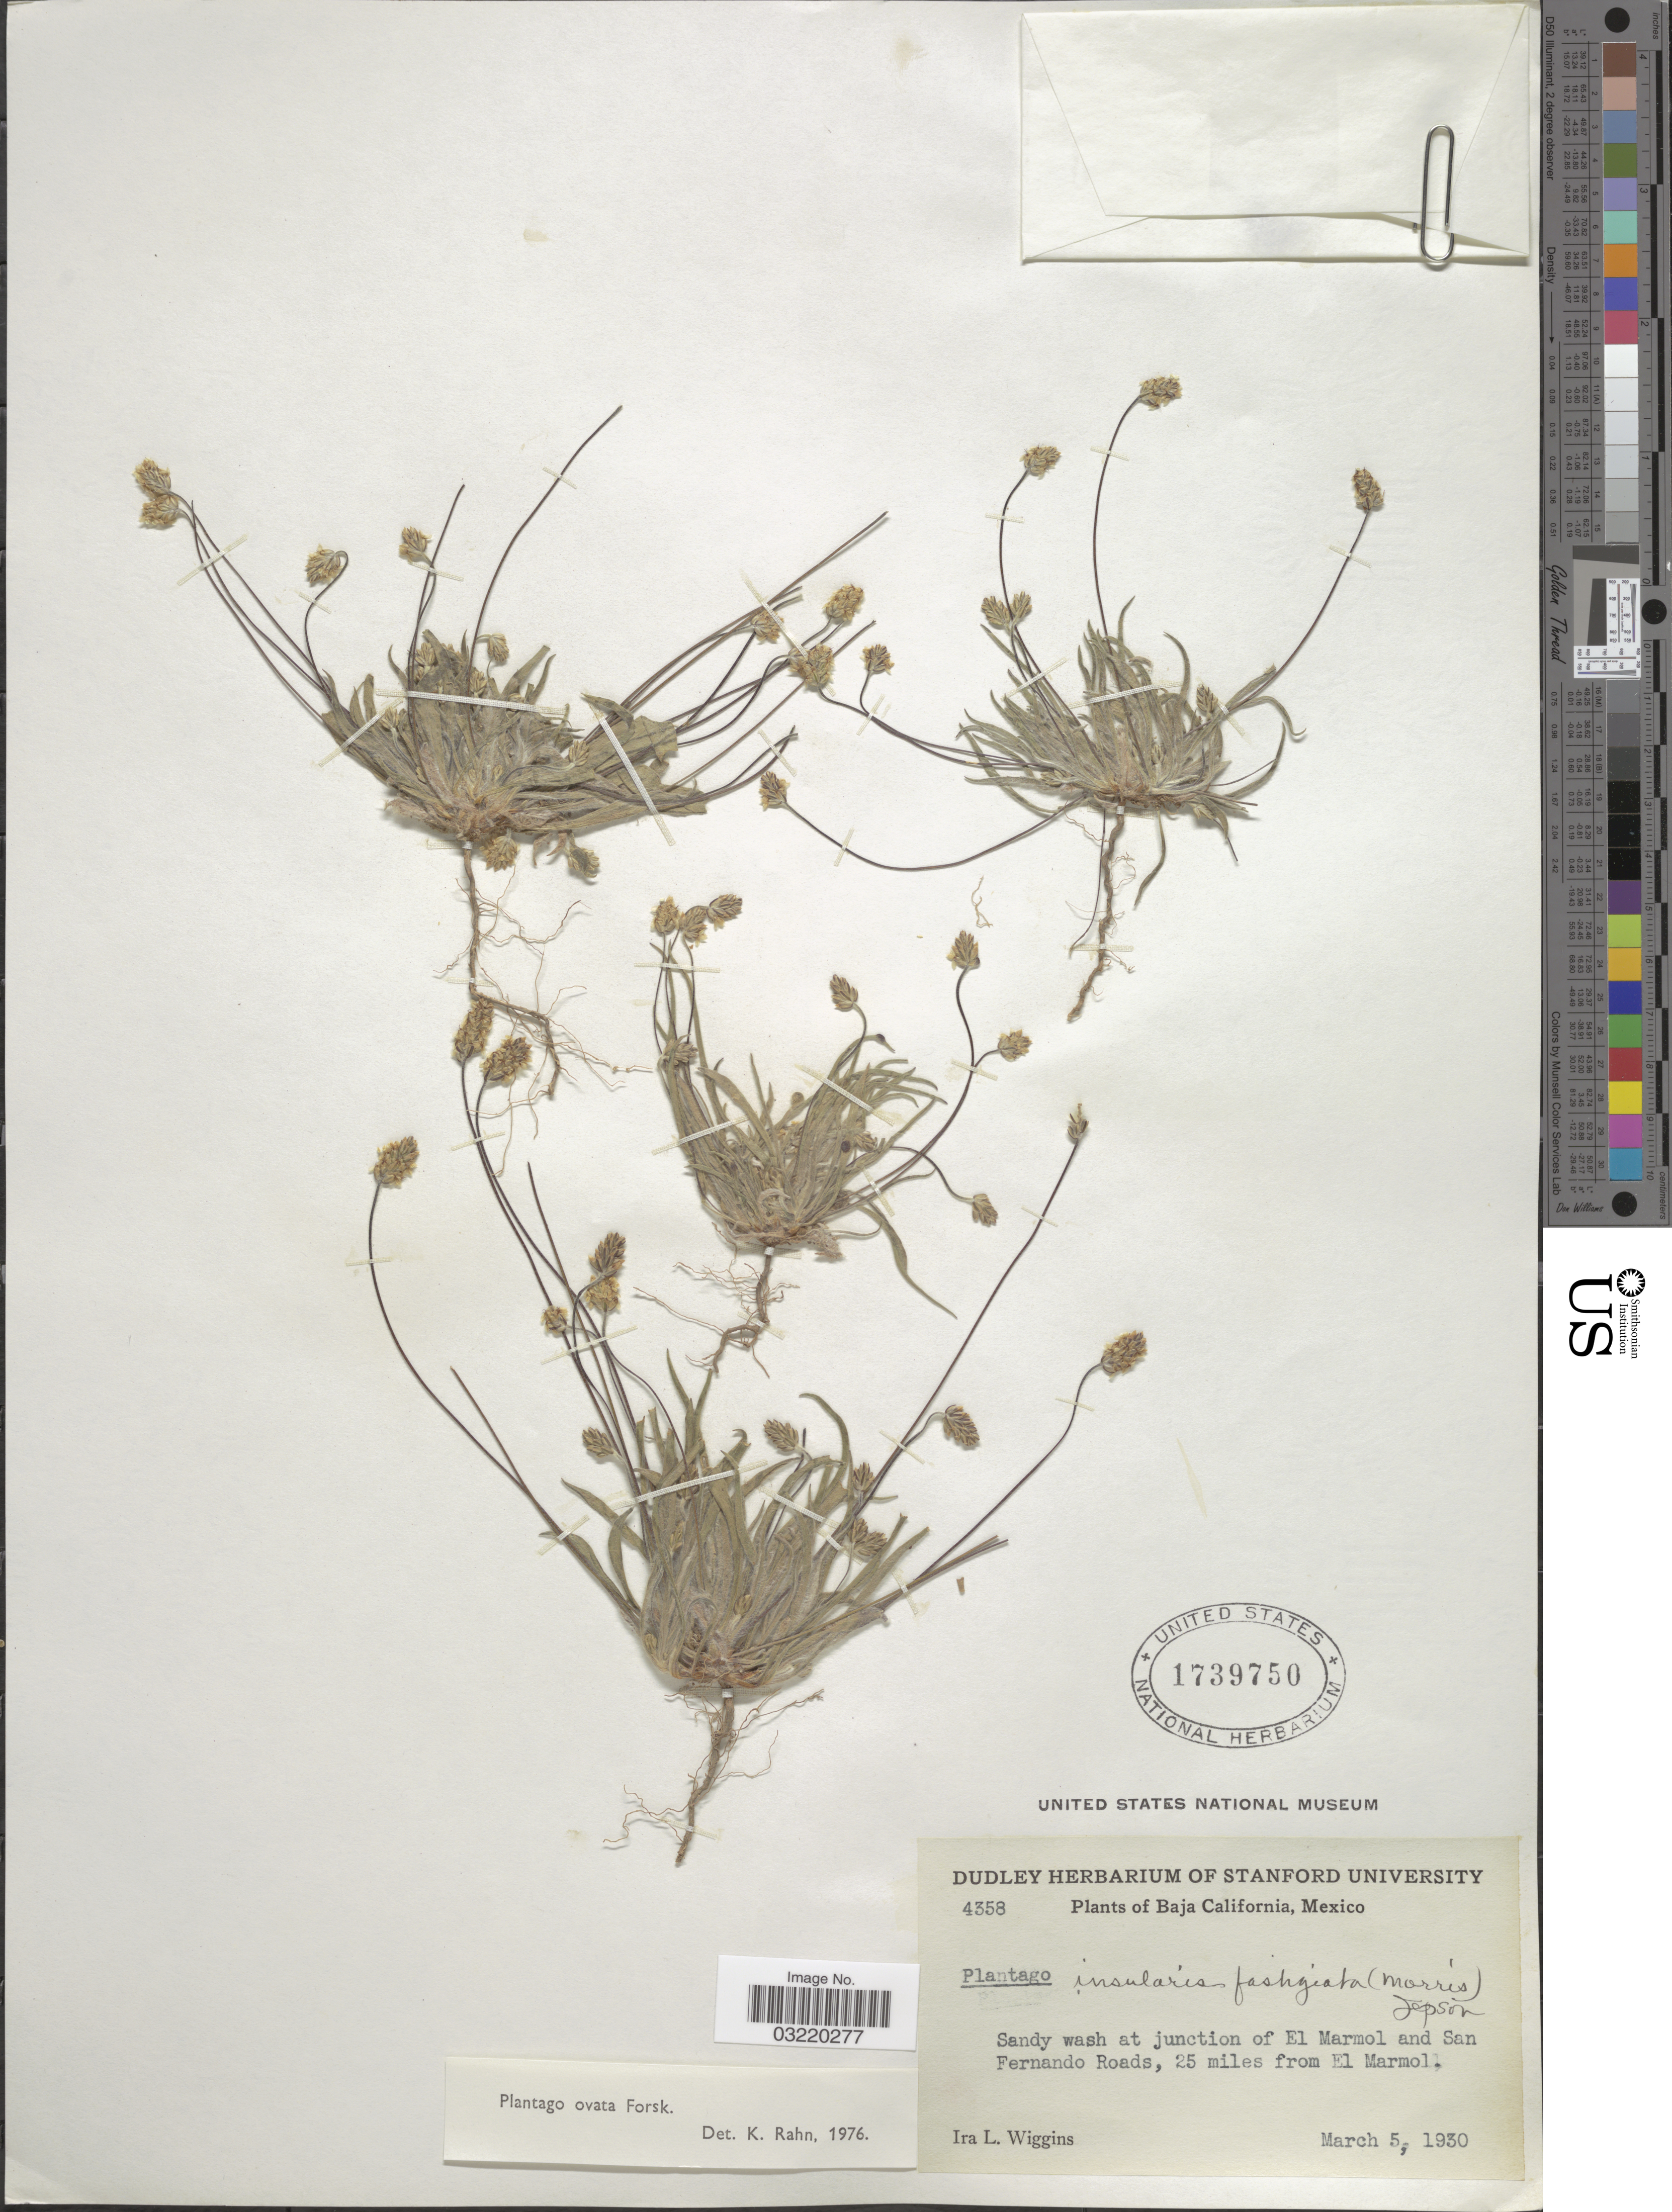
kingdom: Plantae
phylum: Tracheophyta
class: Magnoliopsida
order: Lamiales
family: Plantaginaceae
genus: Plantago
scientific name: Plantago ovata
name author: Forssk.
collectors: I. L. Wiggins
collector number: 4358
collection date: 1930-03-05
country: Mexico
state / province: Baja California Norte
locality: Sandy wash at junction of El Marmol and San Fernando Roads, 25 miles from El Marmol.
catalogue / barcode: US 1739750